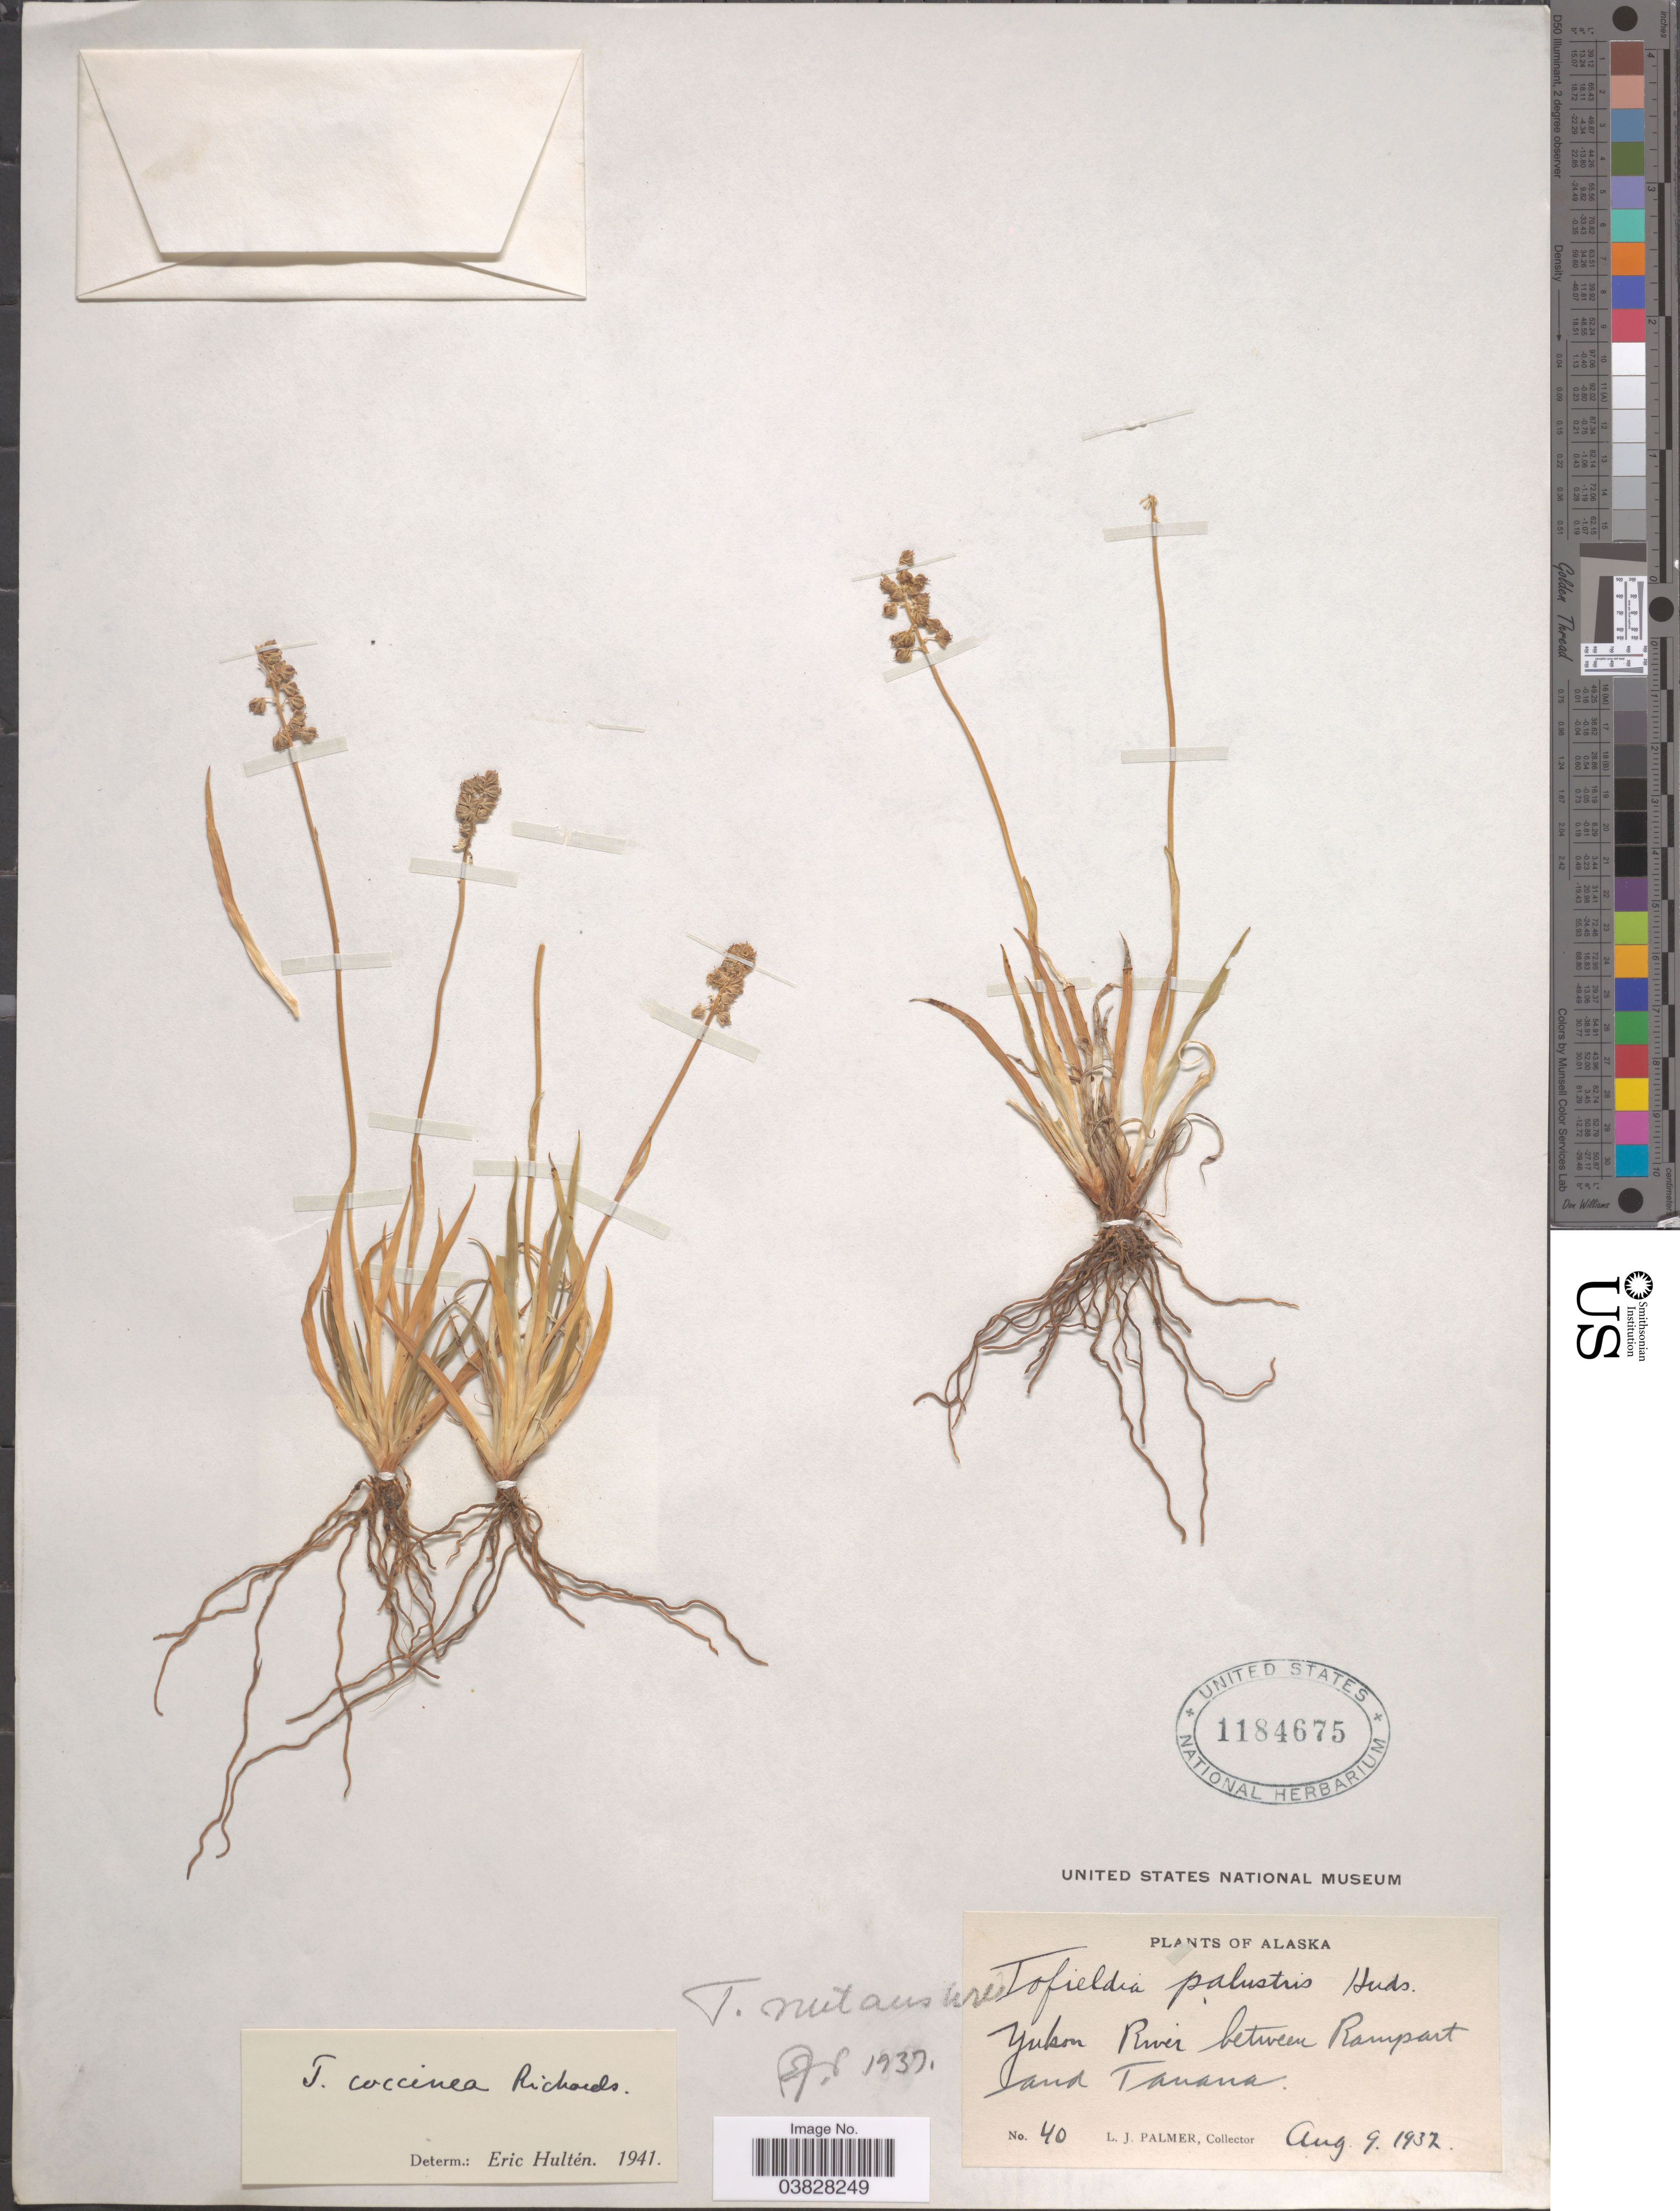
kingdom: Plantae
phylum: Tracheophyta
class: Liliopsida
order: Alismatales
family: Tofieldiaceae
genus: Tofieldia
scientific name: Tofieldia coccinea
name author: Richardson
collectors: L. J. Palmer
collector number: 40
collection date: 1932-08-09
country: United States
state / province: Alaska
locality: Yukon River between Rampart and Tanana.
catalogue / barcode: US 1184675